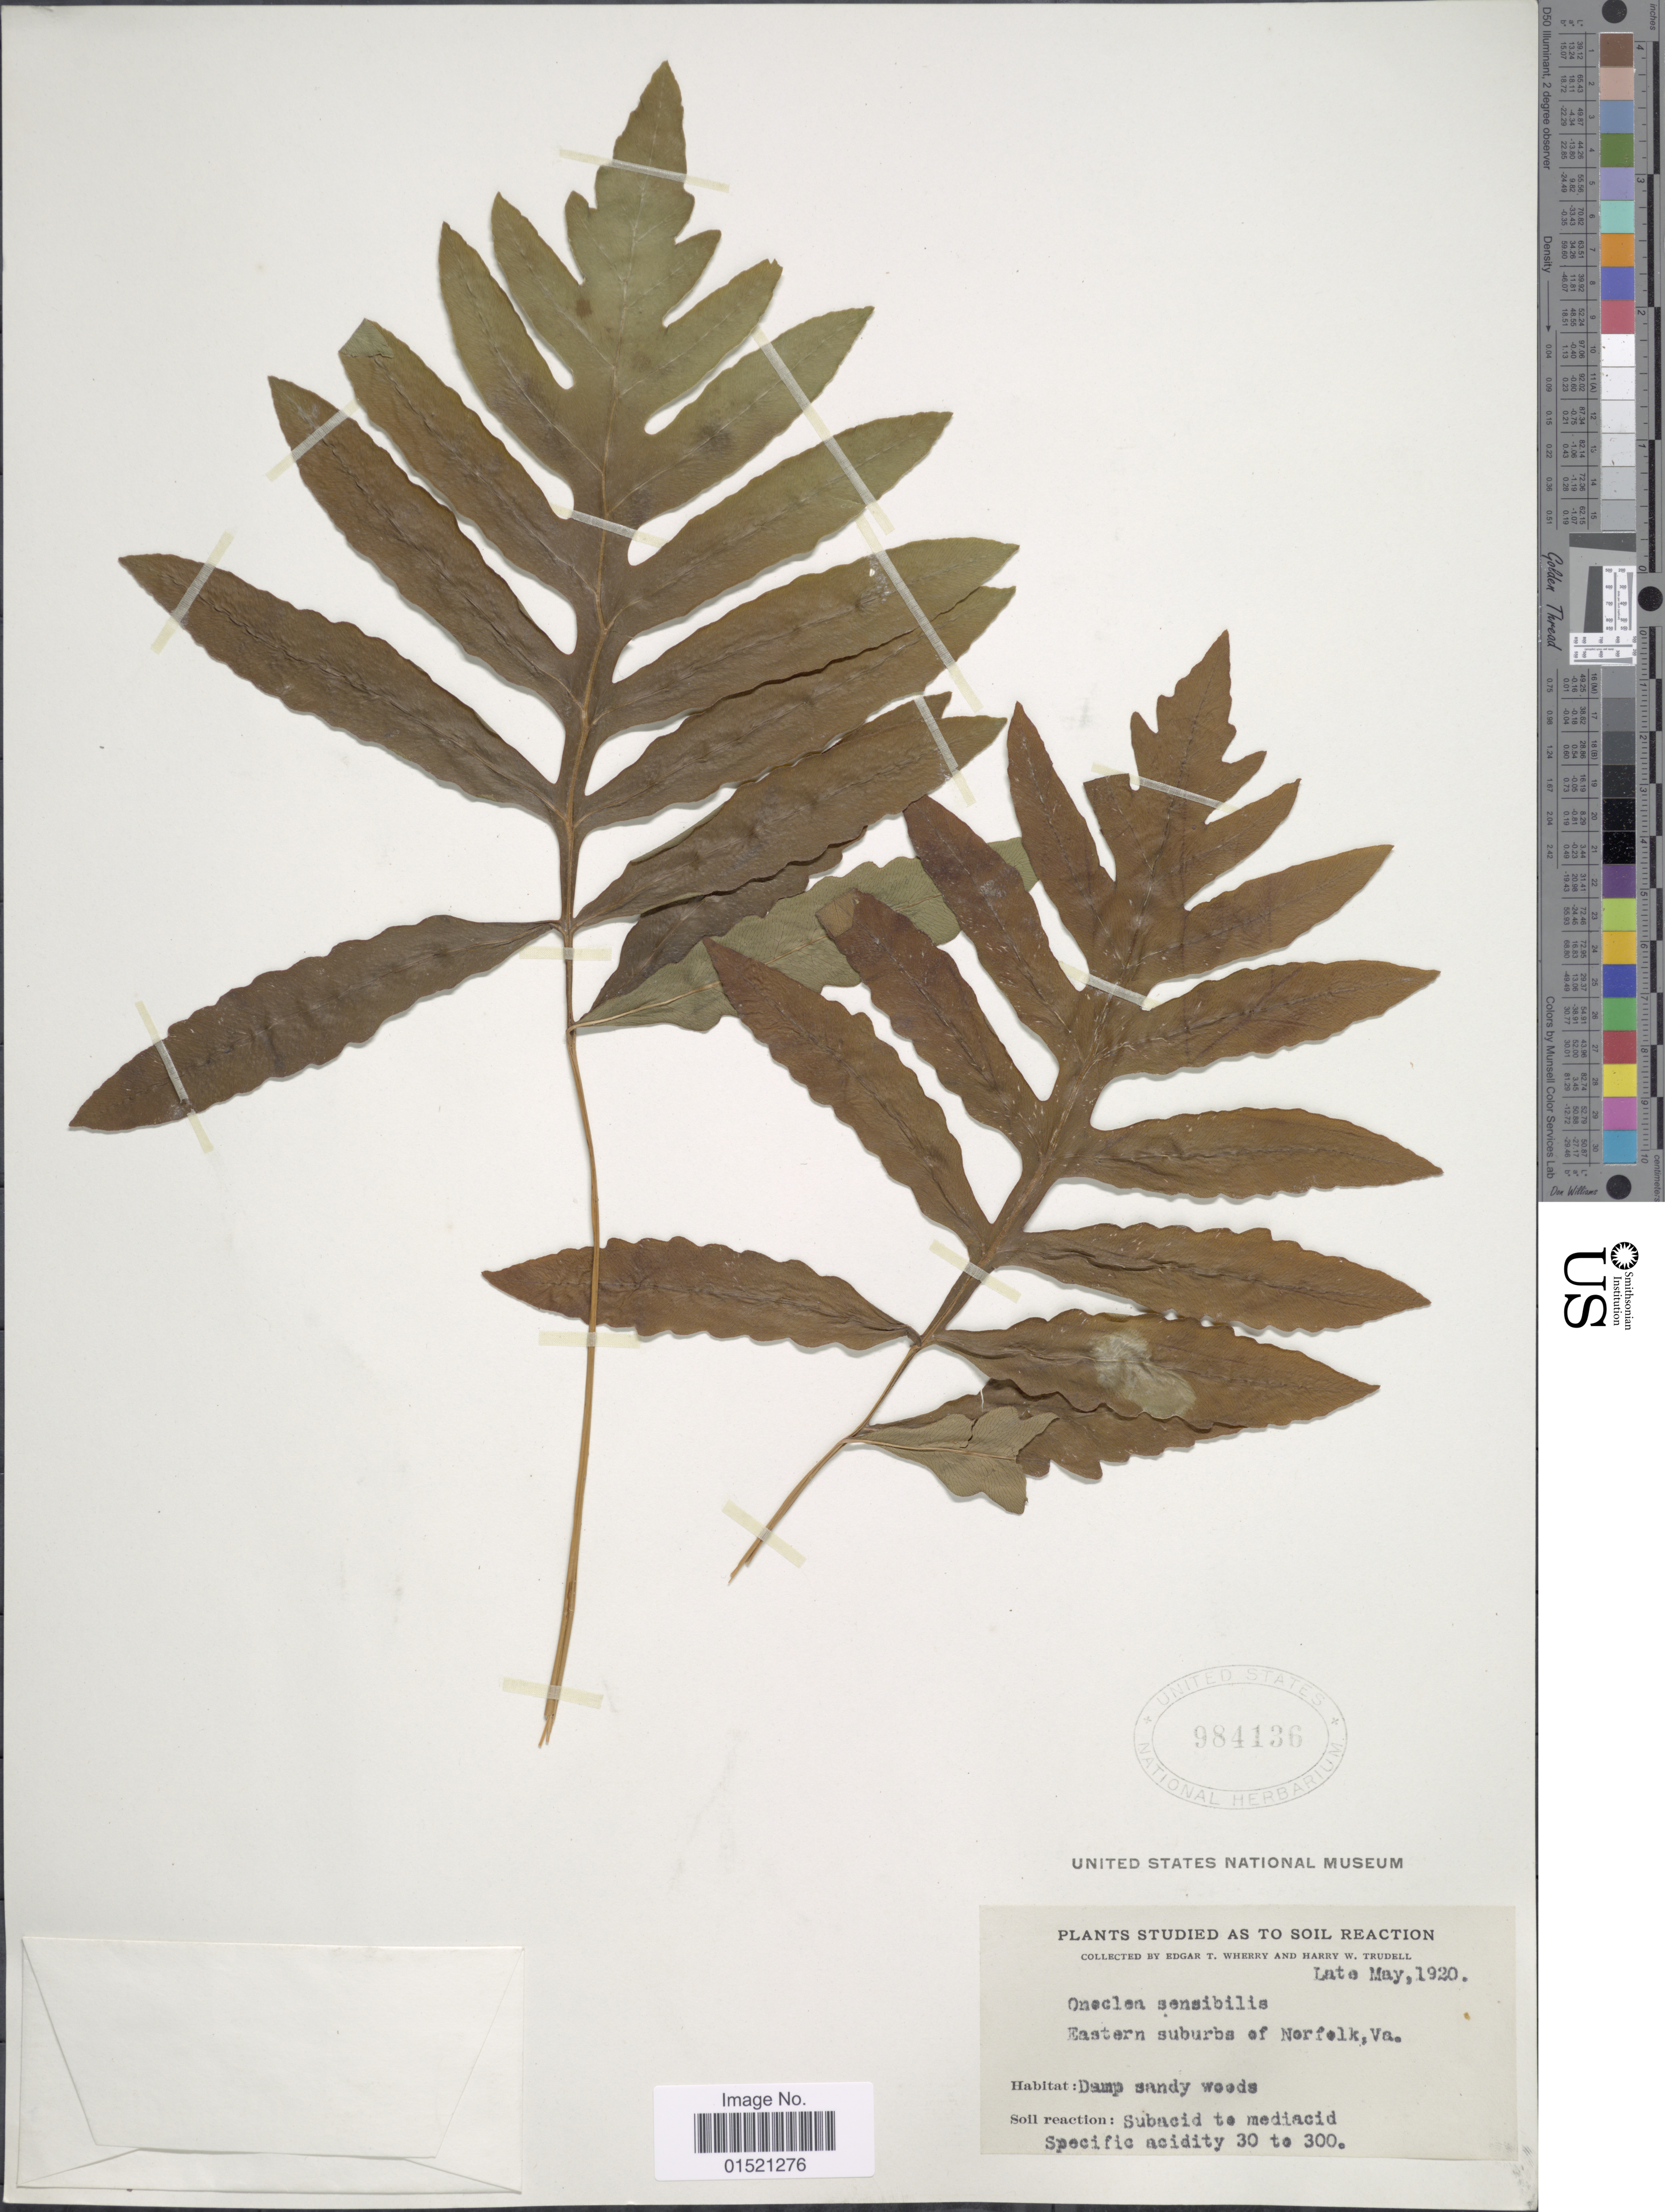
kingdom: Plantae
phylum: Tracheophyta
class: Polypodiopsida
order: Polypodiales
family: Onocleaceae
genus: Onoclea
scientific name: Onoclea sensibilis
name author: L.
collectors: E. T. Wherry & H. Trudell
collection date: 1920-05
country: United States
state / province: Virginia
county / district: City of Norfolk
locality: Eastern suburbs of Norfolk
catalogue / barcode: US 984136